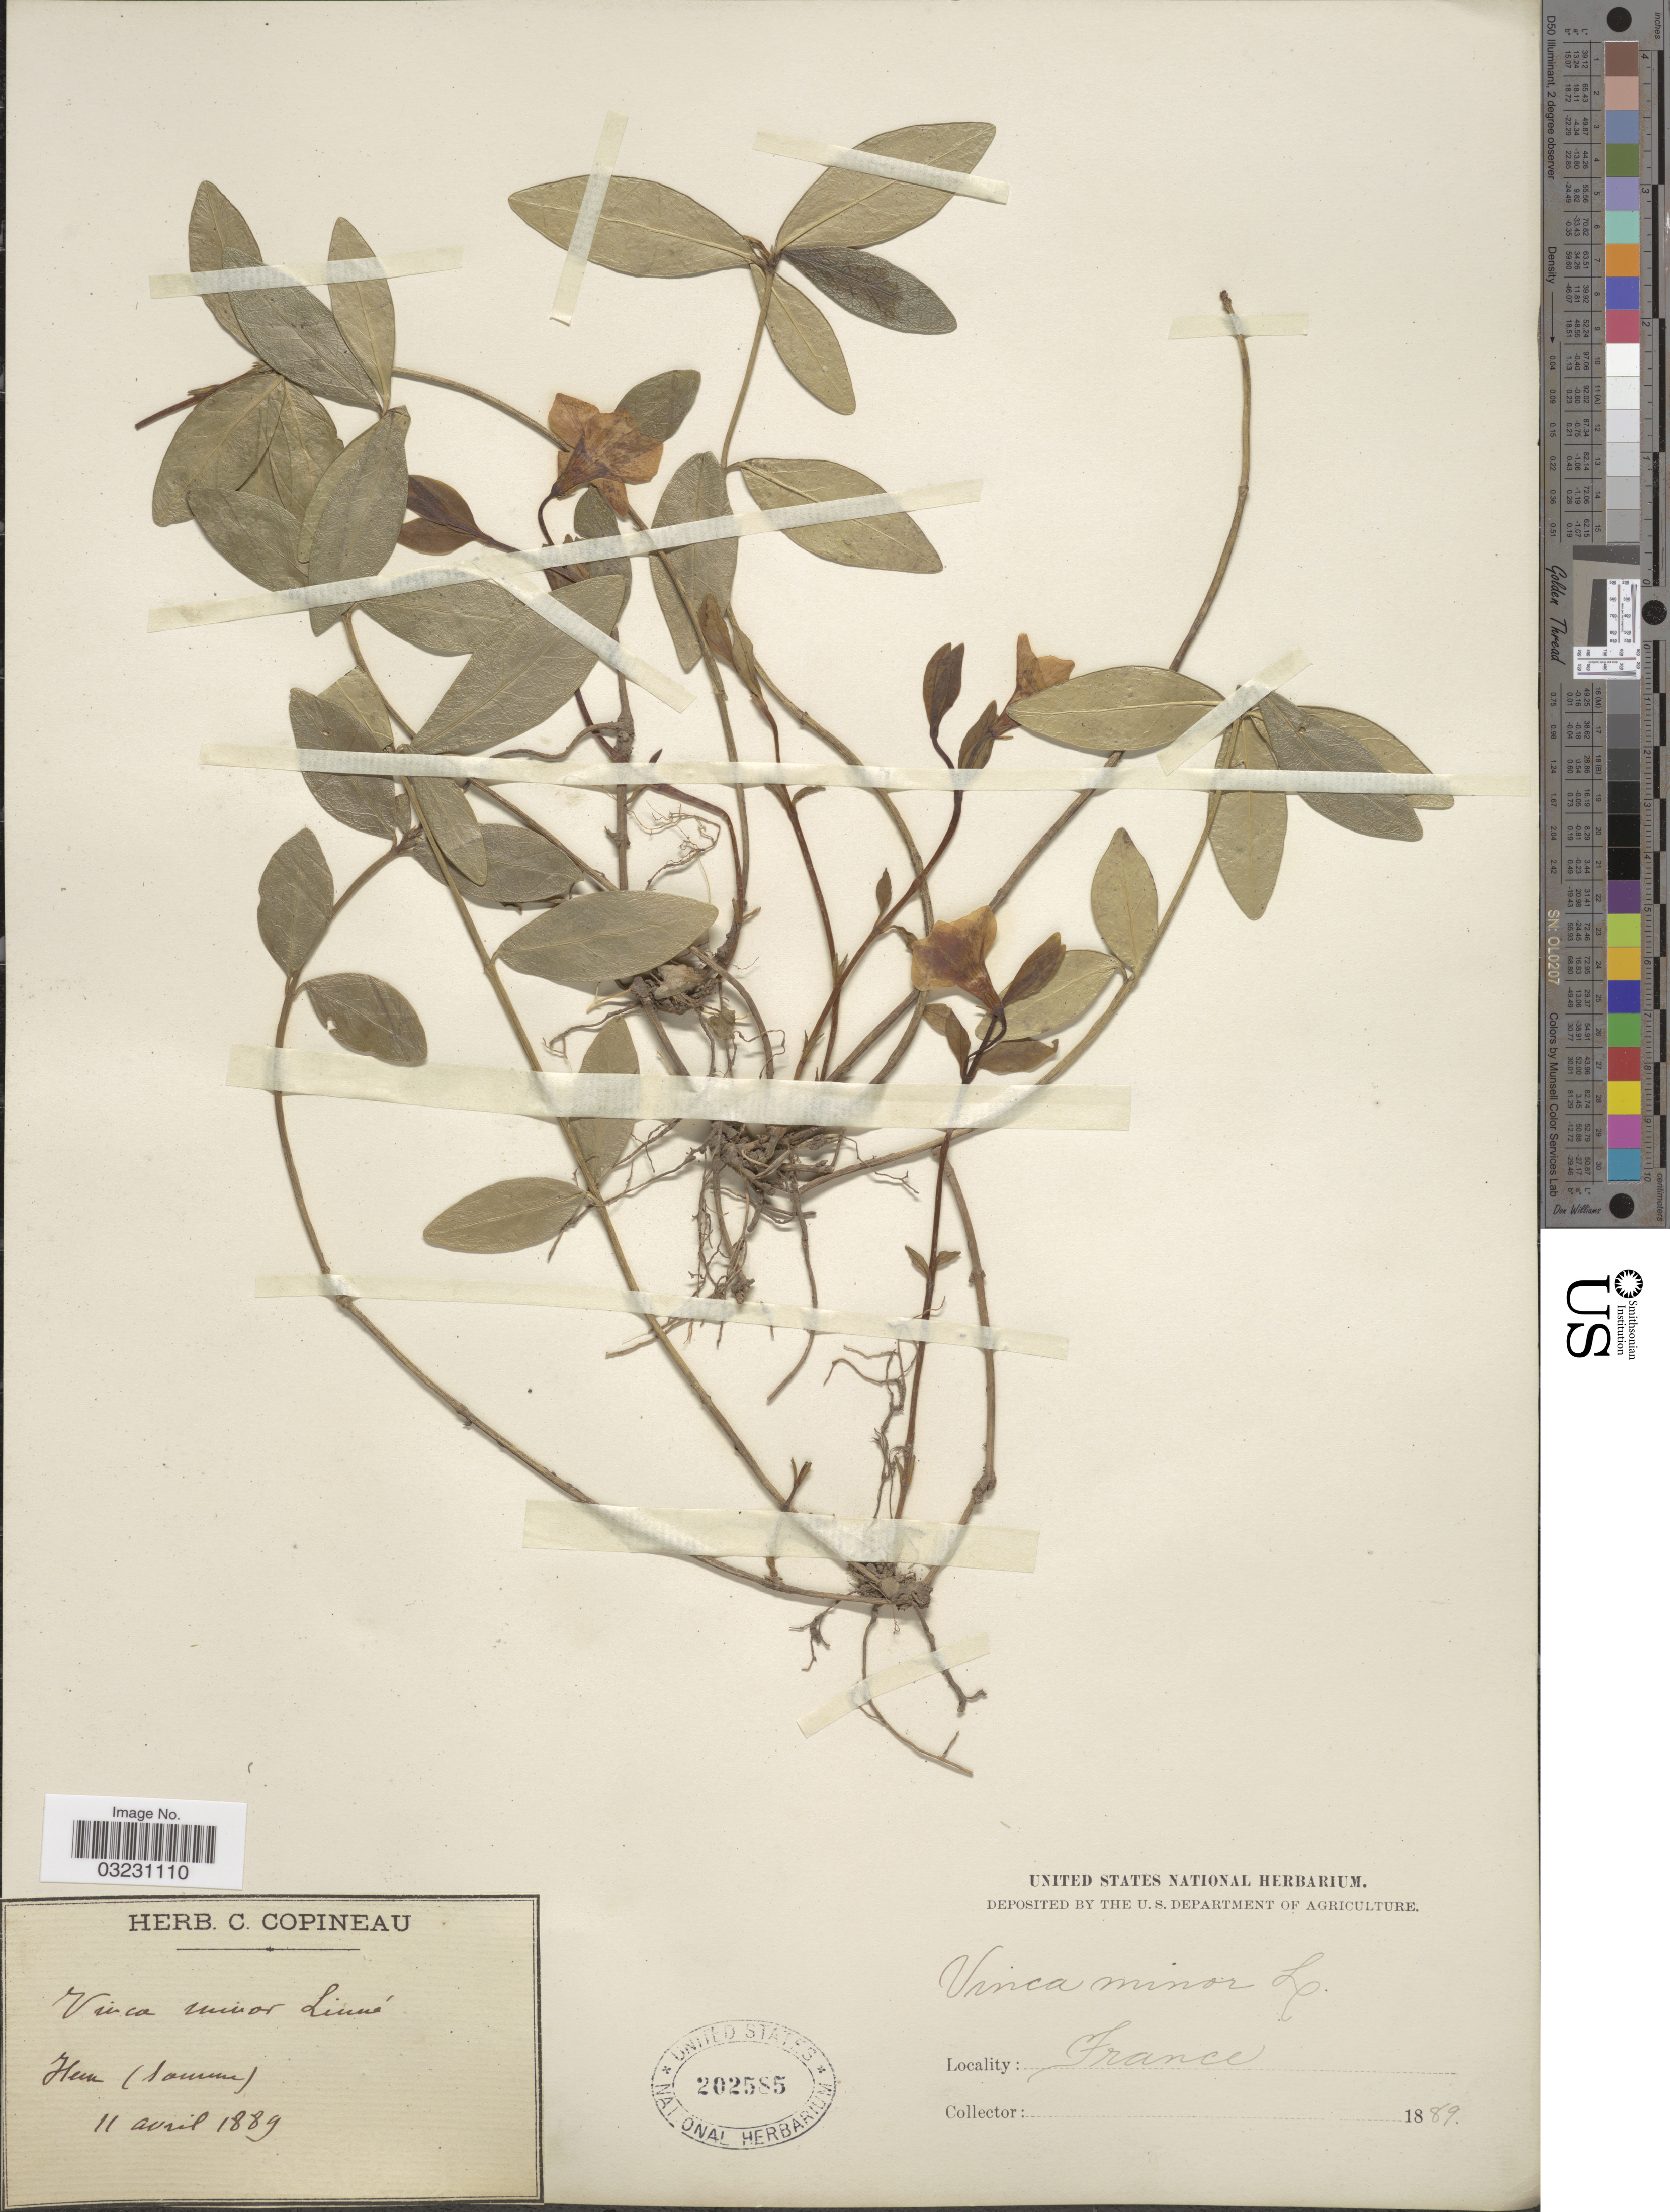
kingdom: Plantae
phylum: Tracheophyta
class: Magnoliopsida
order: Gentianales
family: Apocynaceae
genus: Vinca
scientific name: Vinca minor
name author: L.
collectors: ex herb. C. Copineau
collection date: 1889-04-11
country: France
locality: Hem (somme).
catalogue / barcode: US 202585